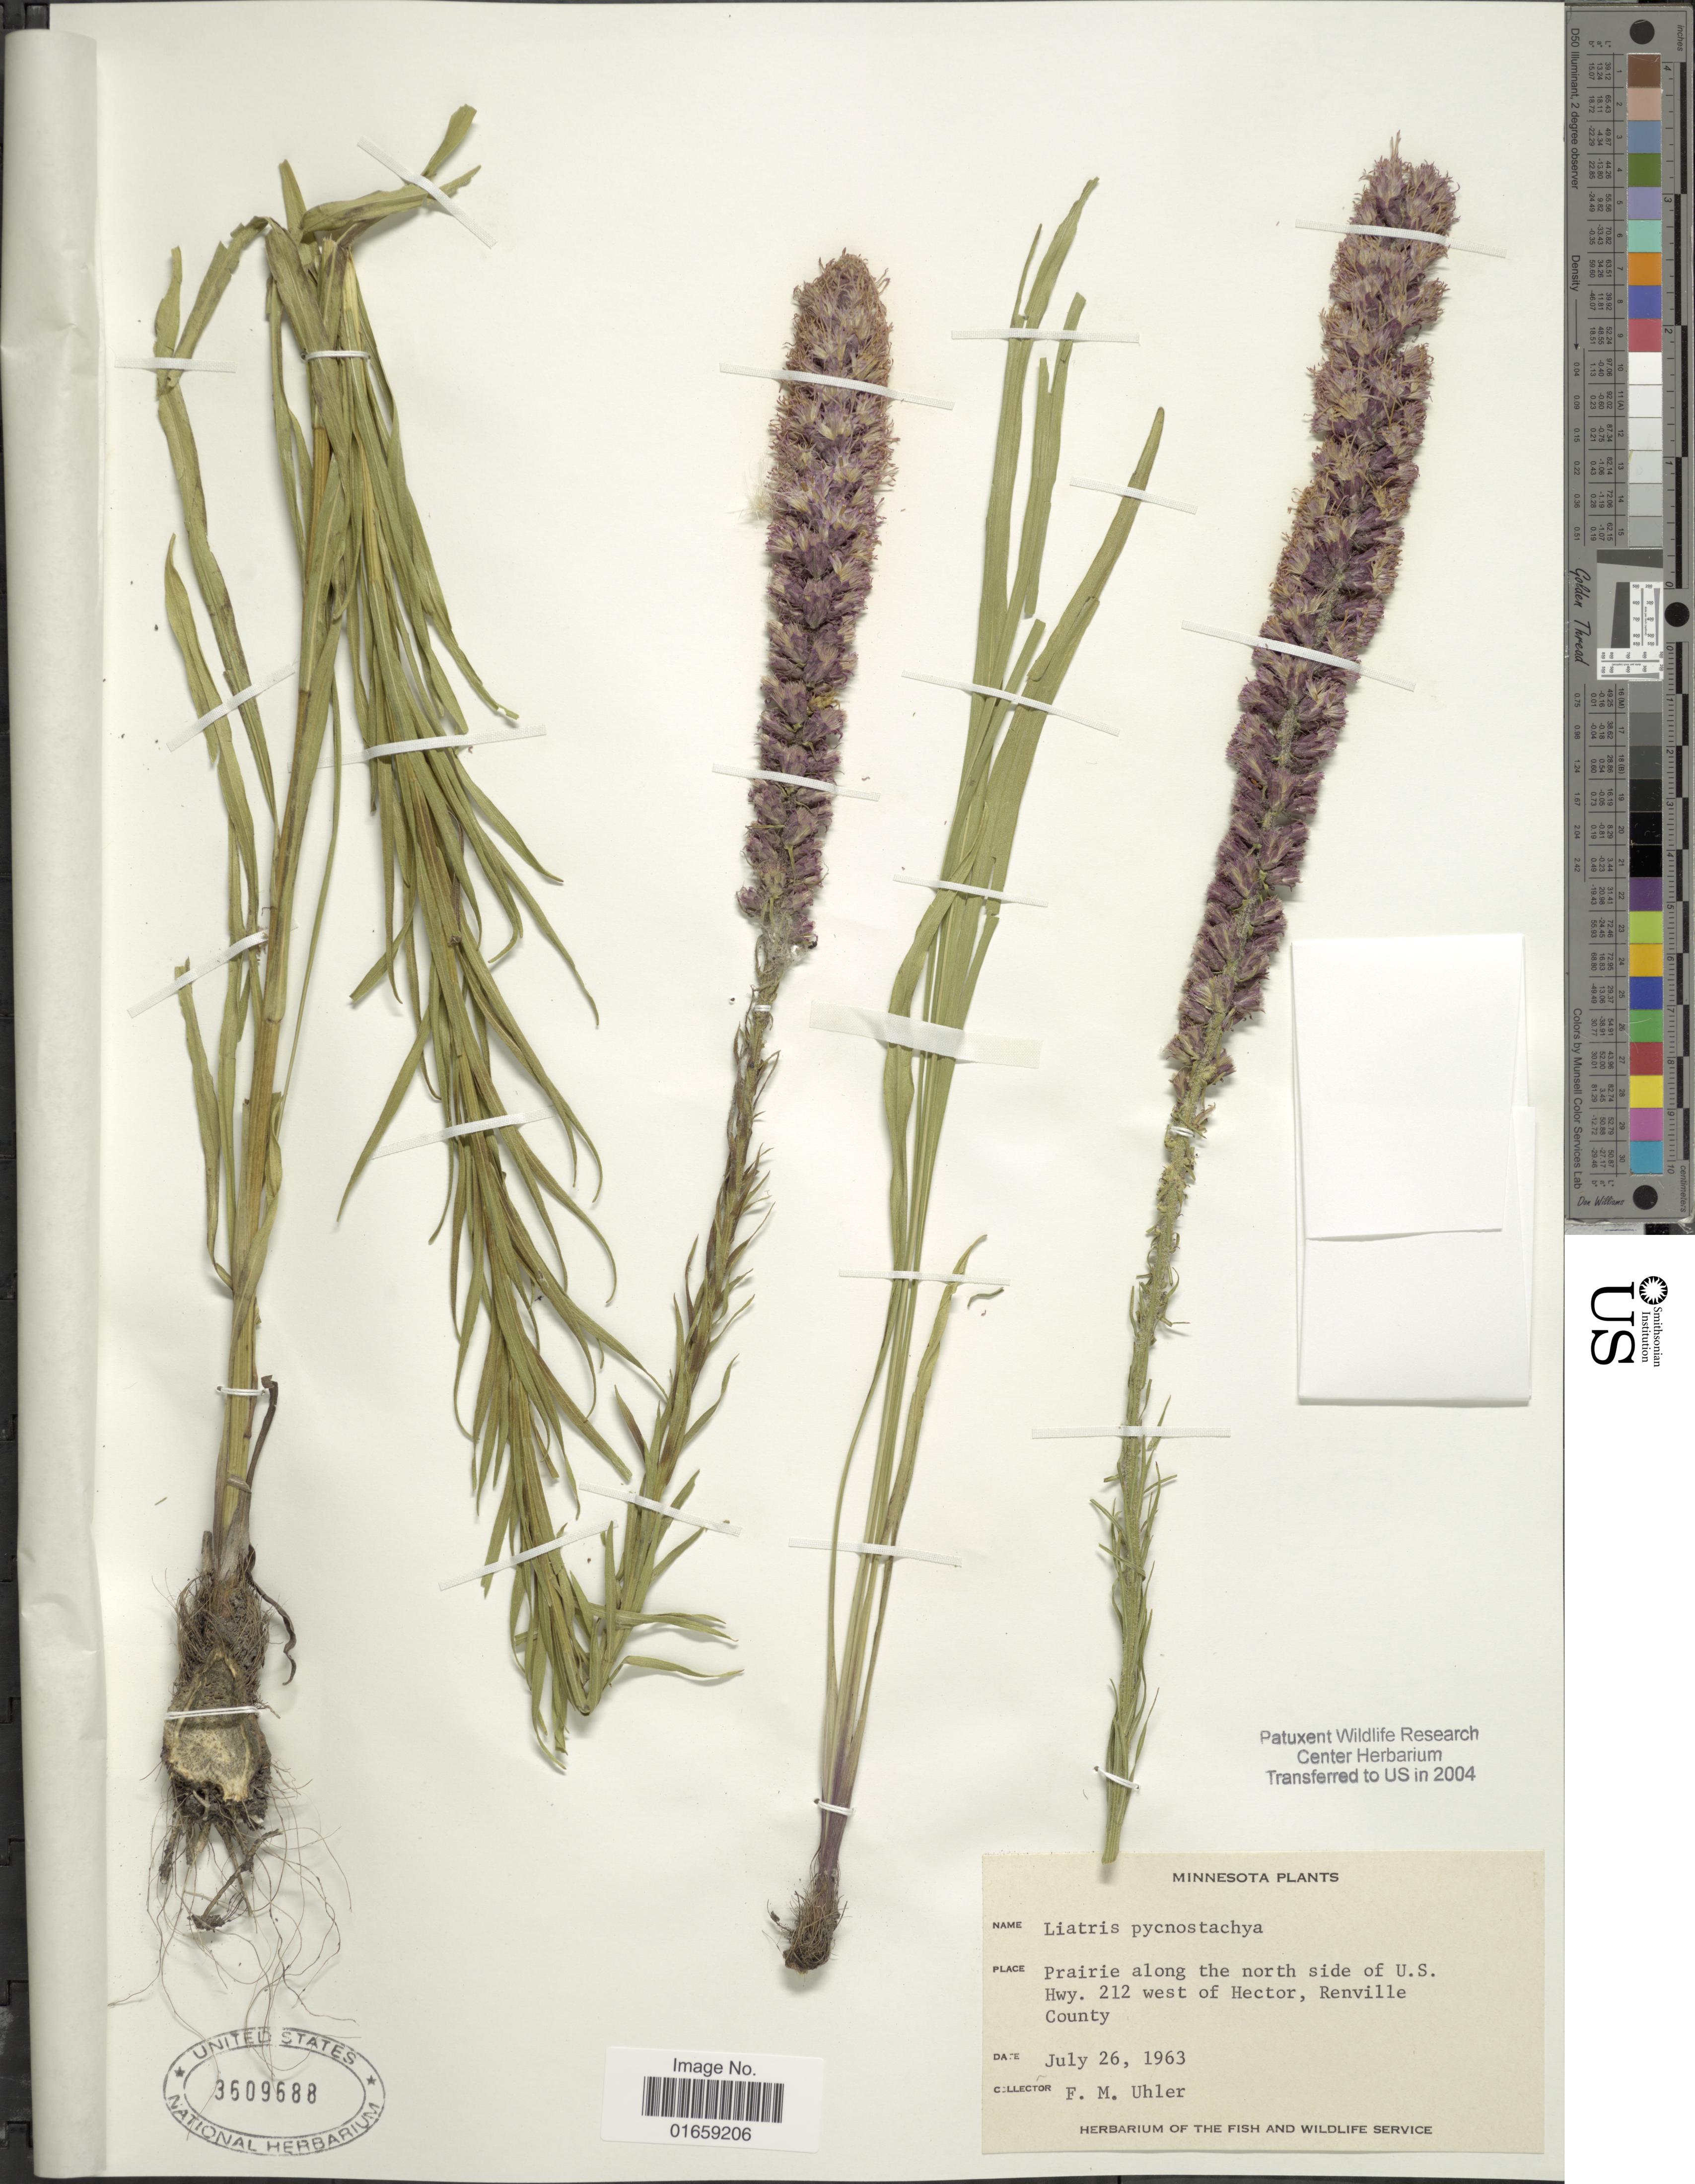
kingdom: Plantae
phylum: Tracheophyta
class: Magnoliopsida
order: Asterales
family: Asteraceae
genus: Liatris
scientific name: Liatris pycnostachya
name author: Michx.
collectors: F. M. Uhler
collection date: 1963-07-26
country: United States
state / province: Minnesota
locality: Prairie along the north side of u. S. Hwy. 212 west of Hector, Renville County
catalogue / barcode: US 3509688